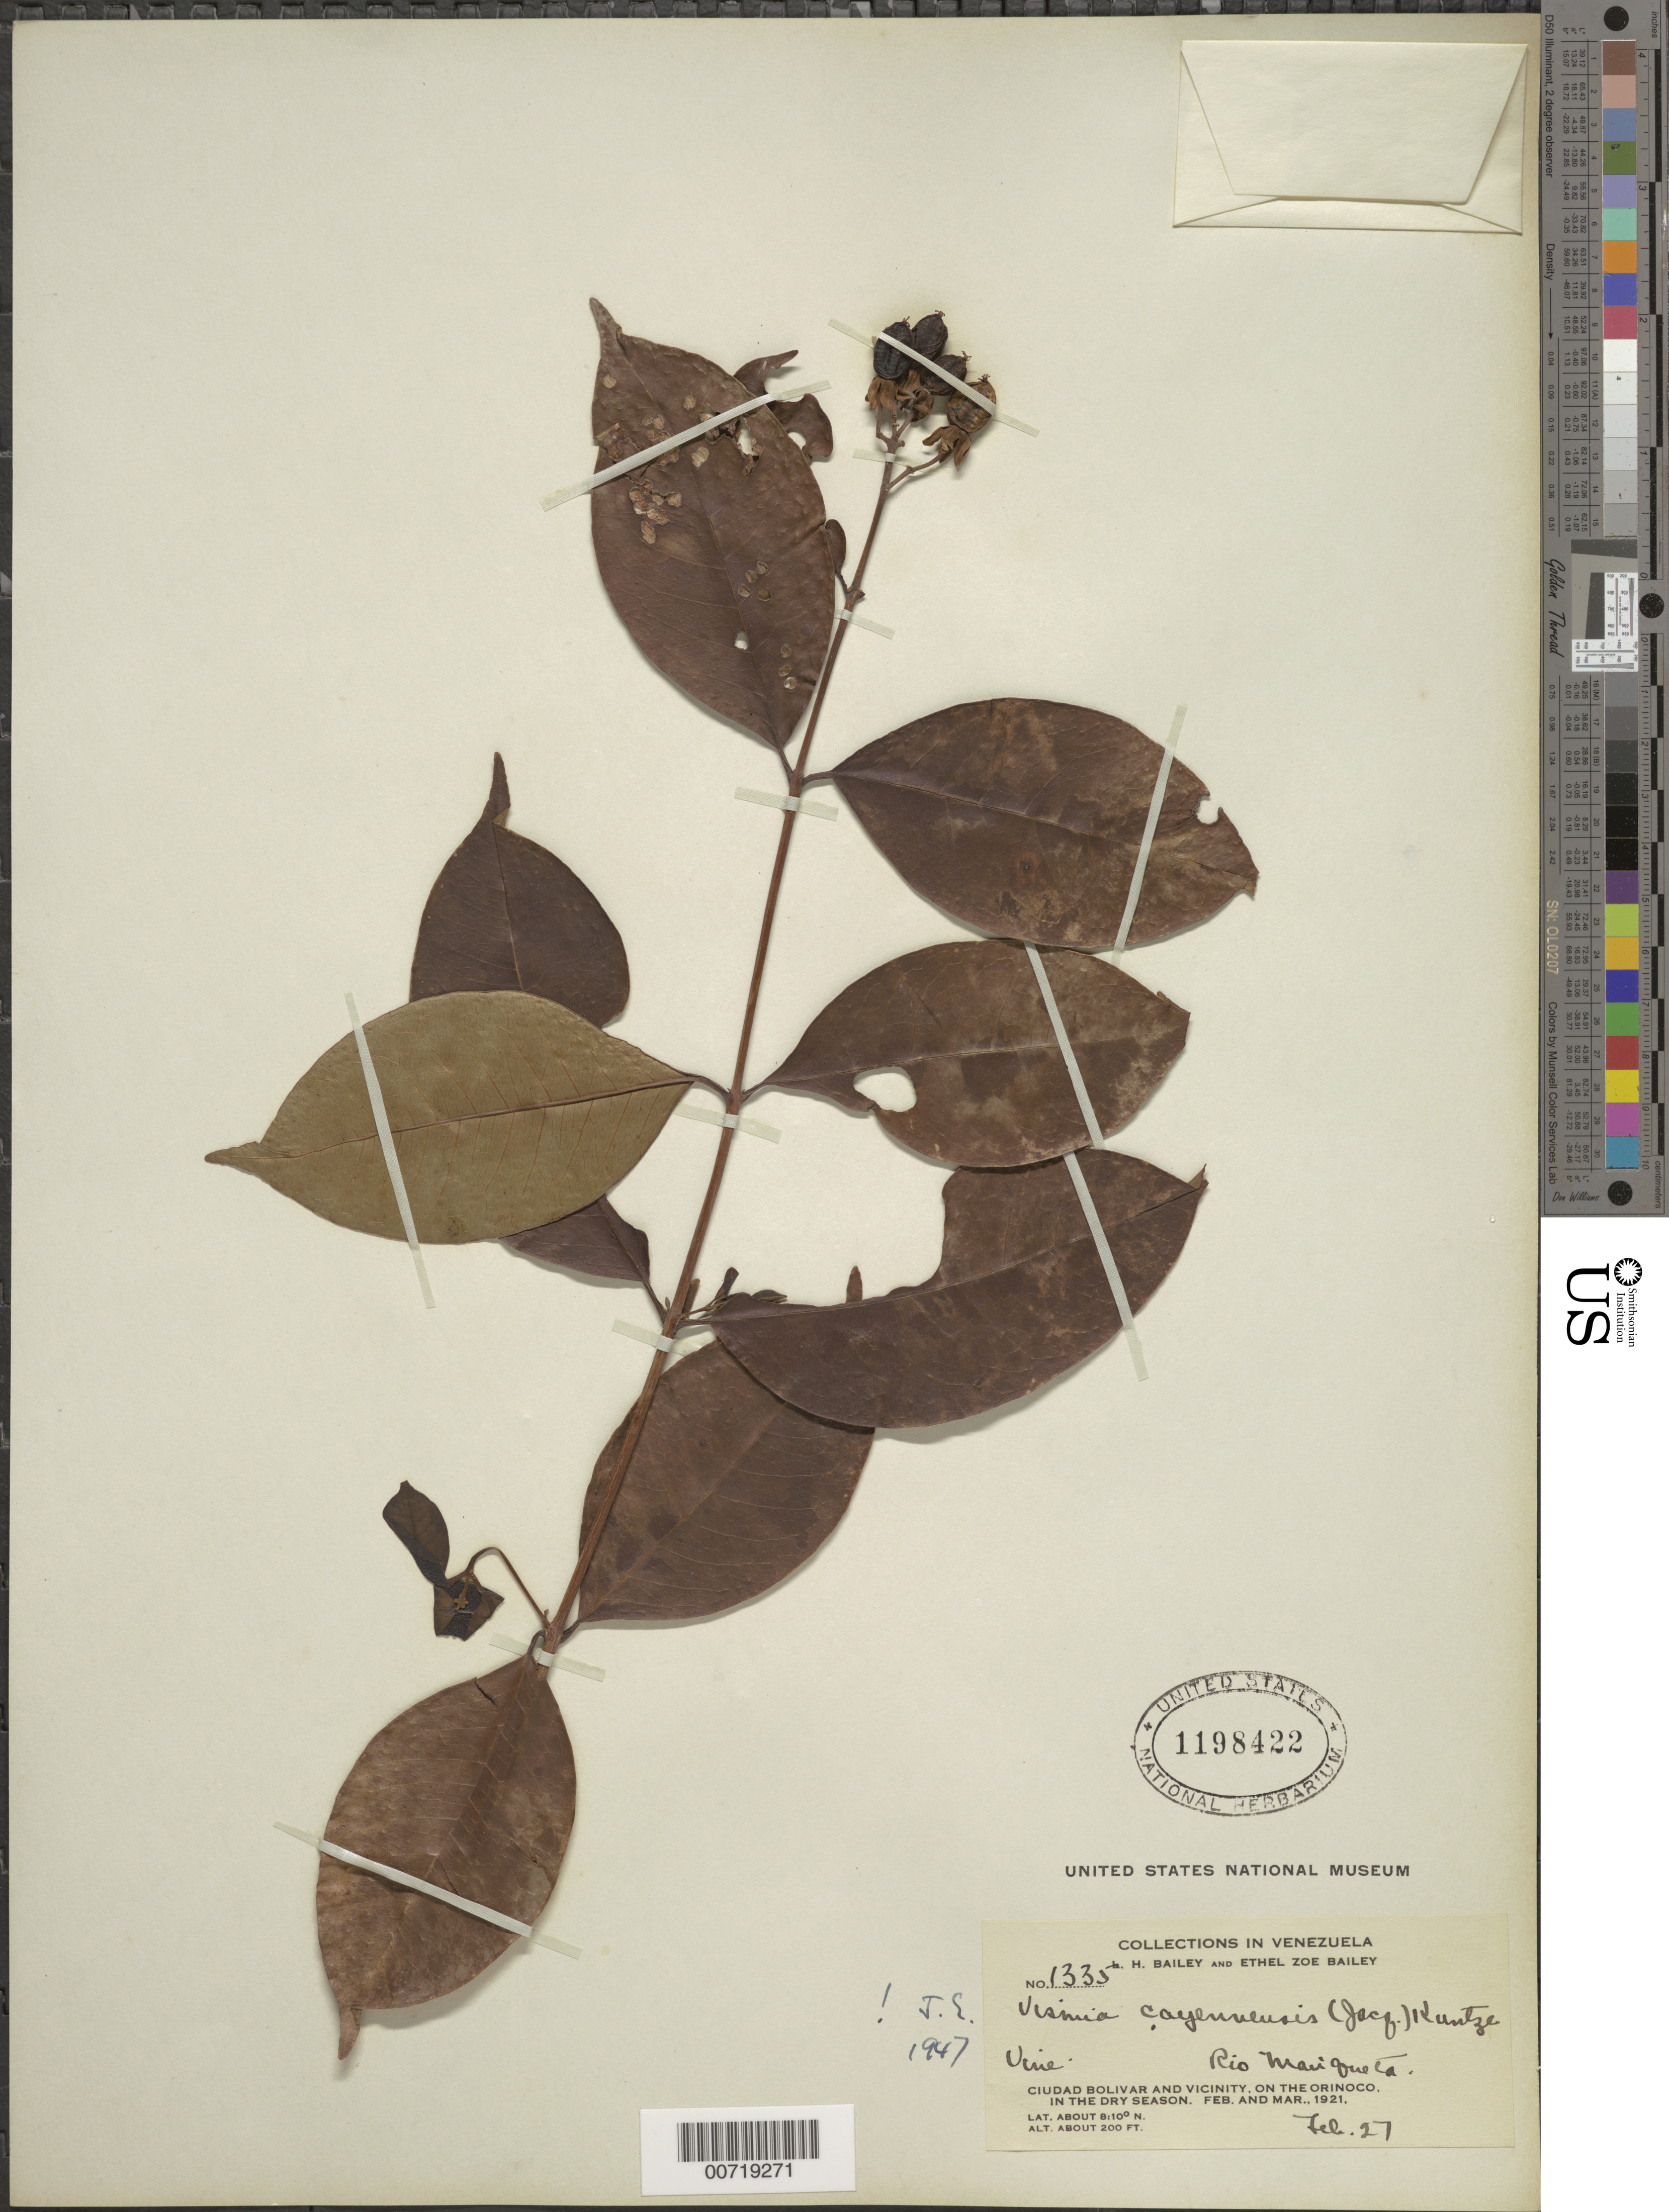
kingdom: Plantae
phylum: Tracheophyta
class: Magnoliopsida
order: Malpighiales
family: Hypericaceae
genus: Vismia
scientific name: Vismia cayennensis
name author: (Jacq.) Pers.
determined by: Ewan, J. A.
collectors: L. H. Bailey & E. Z. Bailey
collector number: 1335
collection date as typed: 27-Feb-21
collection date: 1921-02-27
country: Venezuela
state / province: Bolívar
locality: Ciudad Bolívar, Orinoco R., Río Mariqueta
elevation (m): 61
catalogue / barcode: US 1198422